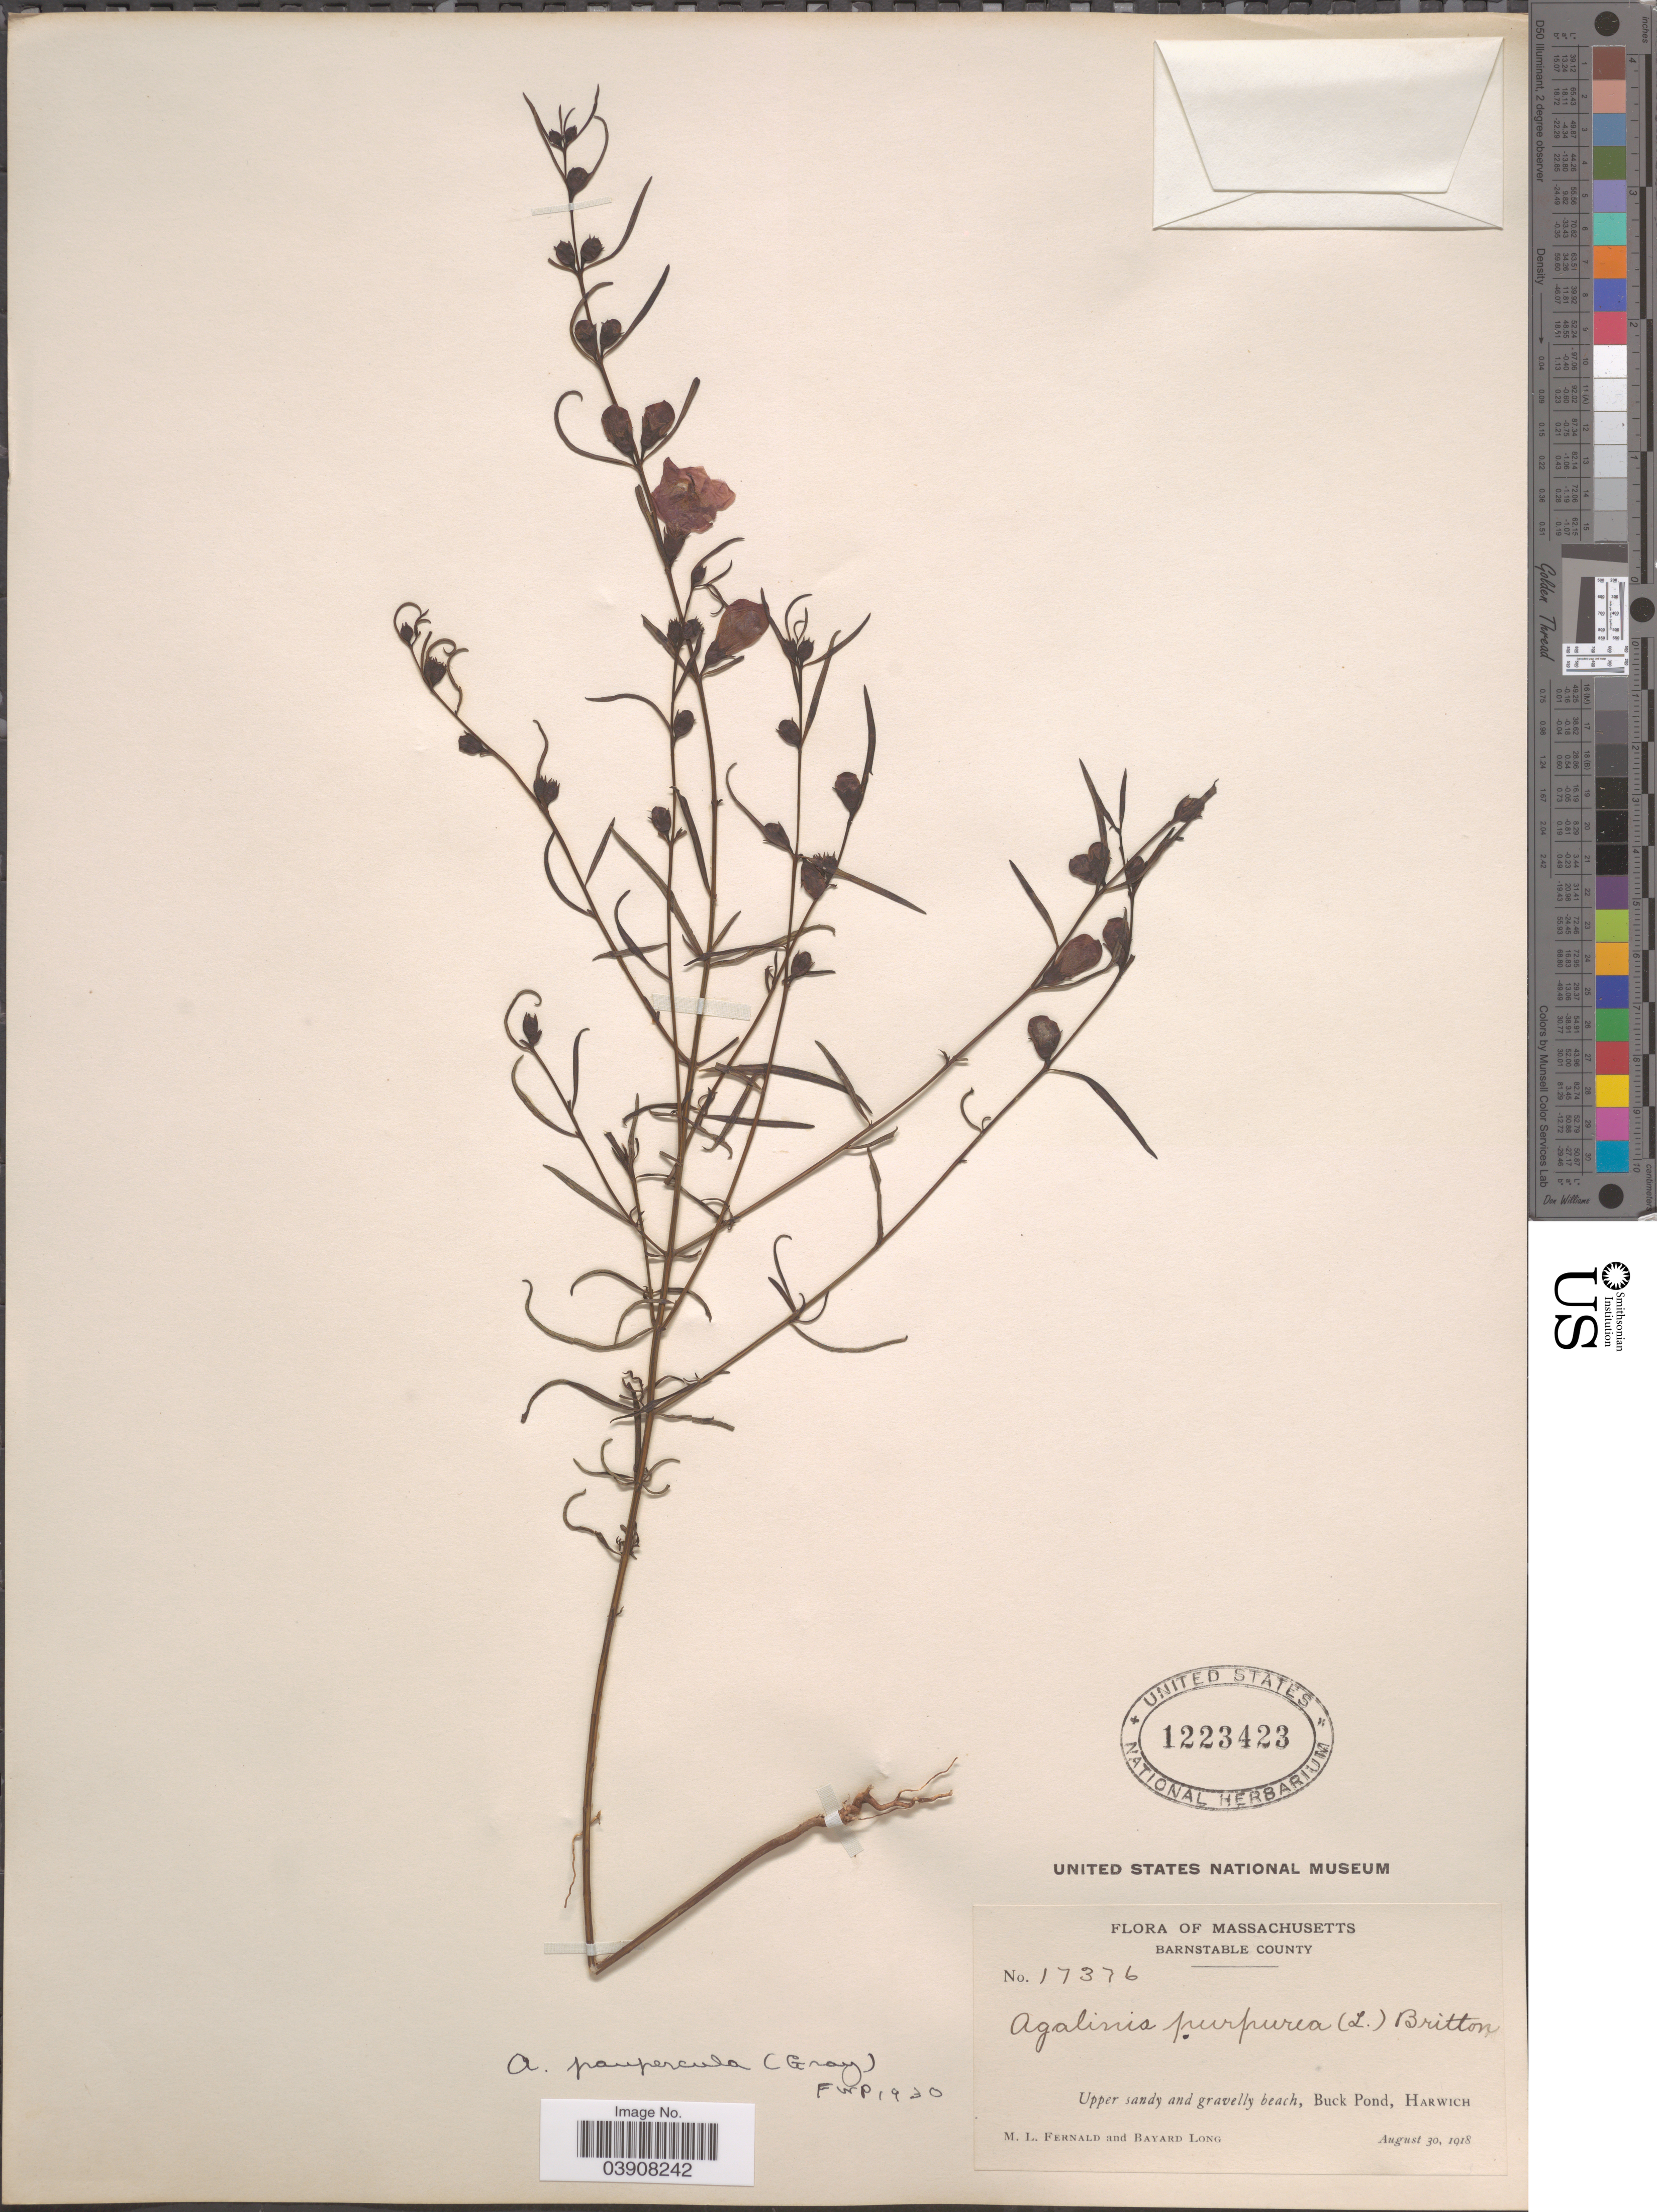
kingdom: Plantae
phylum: Tracheophyta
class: Magnoliopsida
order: Lamiales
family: Orobanchaceae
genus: Agalinis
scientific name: Agalinis paupercula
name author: (A. Gray) Britton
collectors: M. L. Fernald & B. Long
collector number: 17376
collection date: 1918-08-30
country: United States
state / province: Massachusetts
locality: Barnstable County. Upper sandy and gravelly beach, Buck Pond, Harwich.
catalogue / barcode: US 1223423